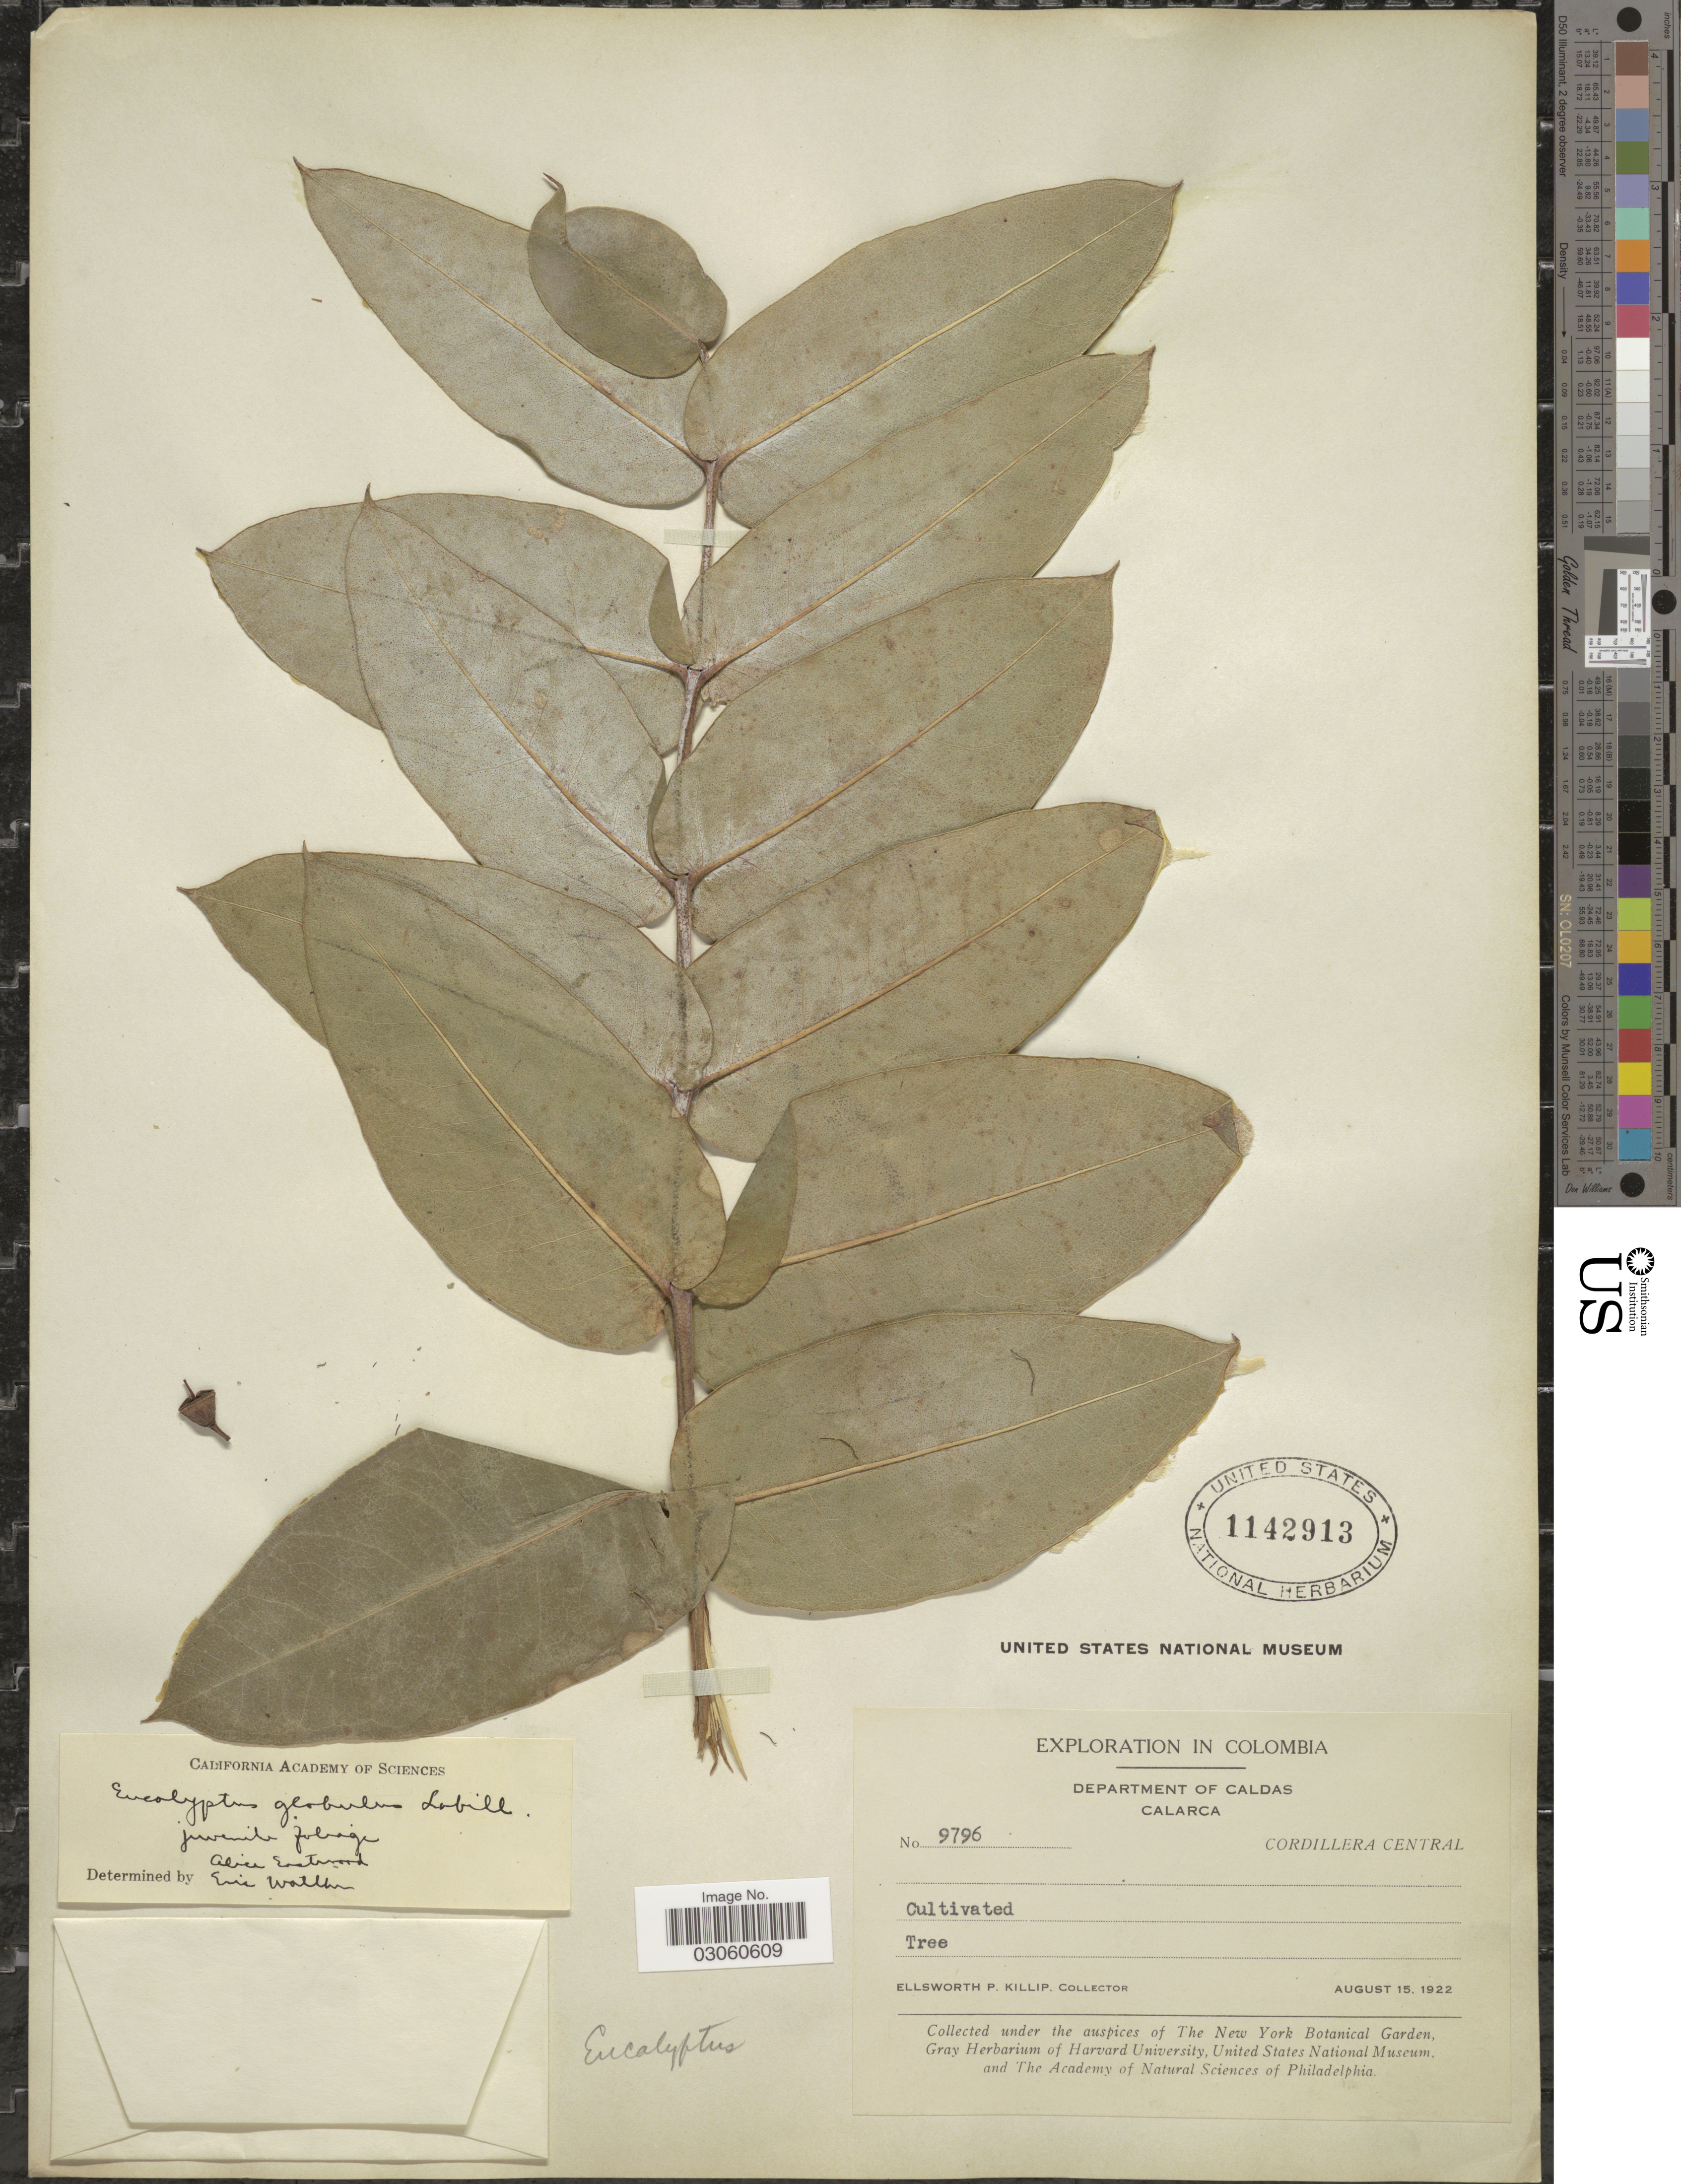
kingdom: Plantae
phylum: Tracheophyta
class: Magnoliopsida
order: Myrtales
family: Myrtaceae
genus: Eucalyptus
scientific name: Eucalyptus globulus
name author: Labill.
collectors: E. P. Killip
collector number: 9796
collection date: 1922-08-15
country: Colombia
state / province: Caldas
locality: Department of Caldas, Calarca. Cordillera Central.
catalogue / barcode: US 1142913